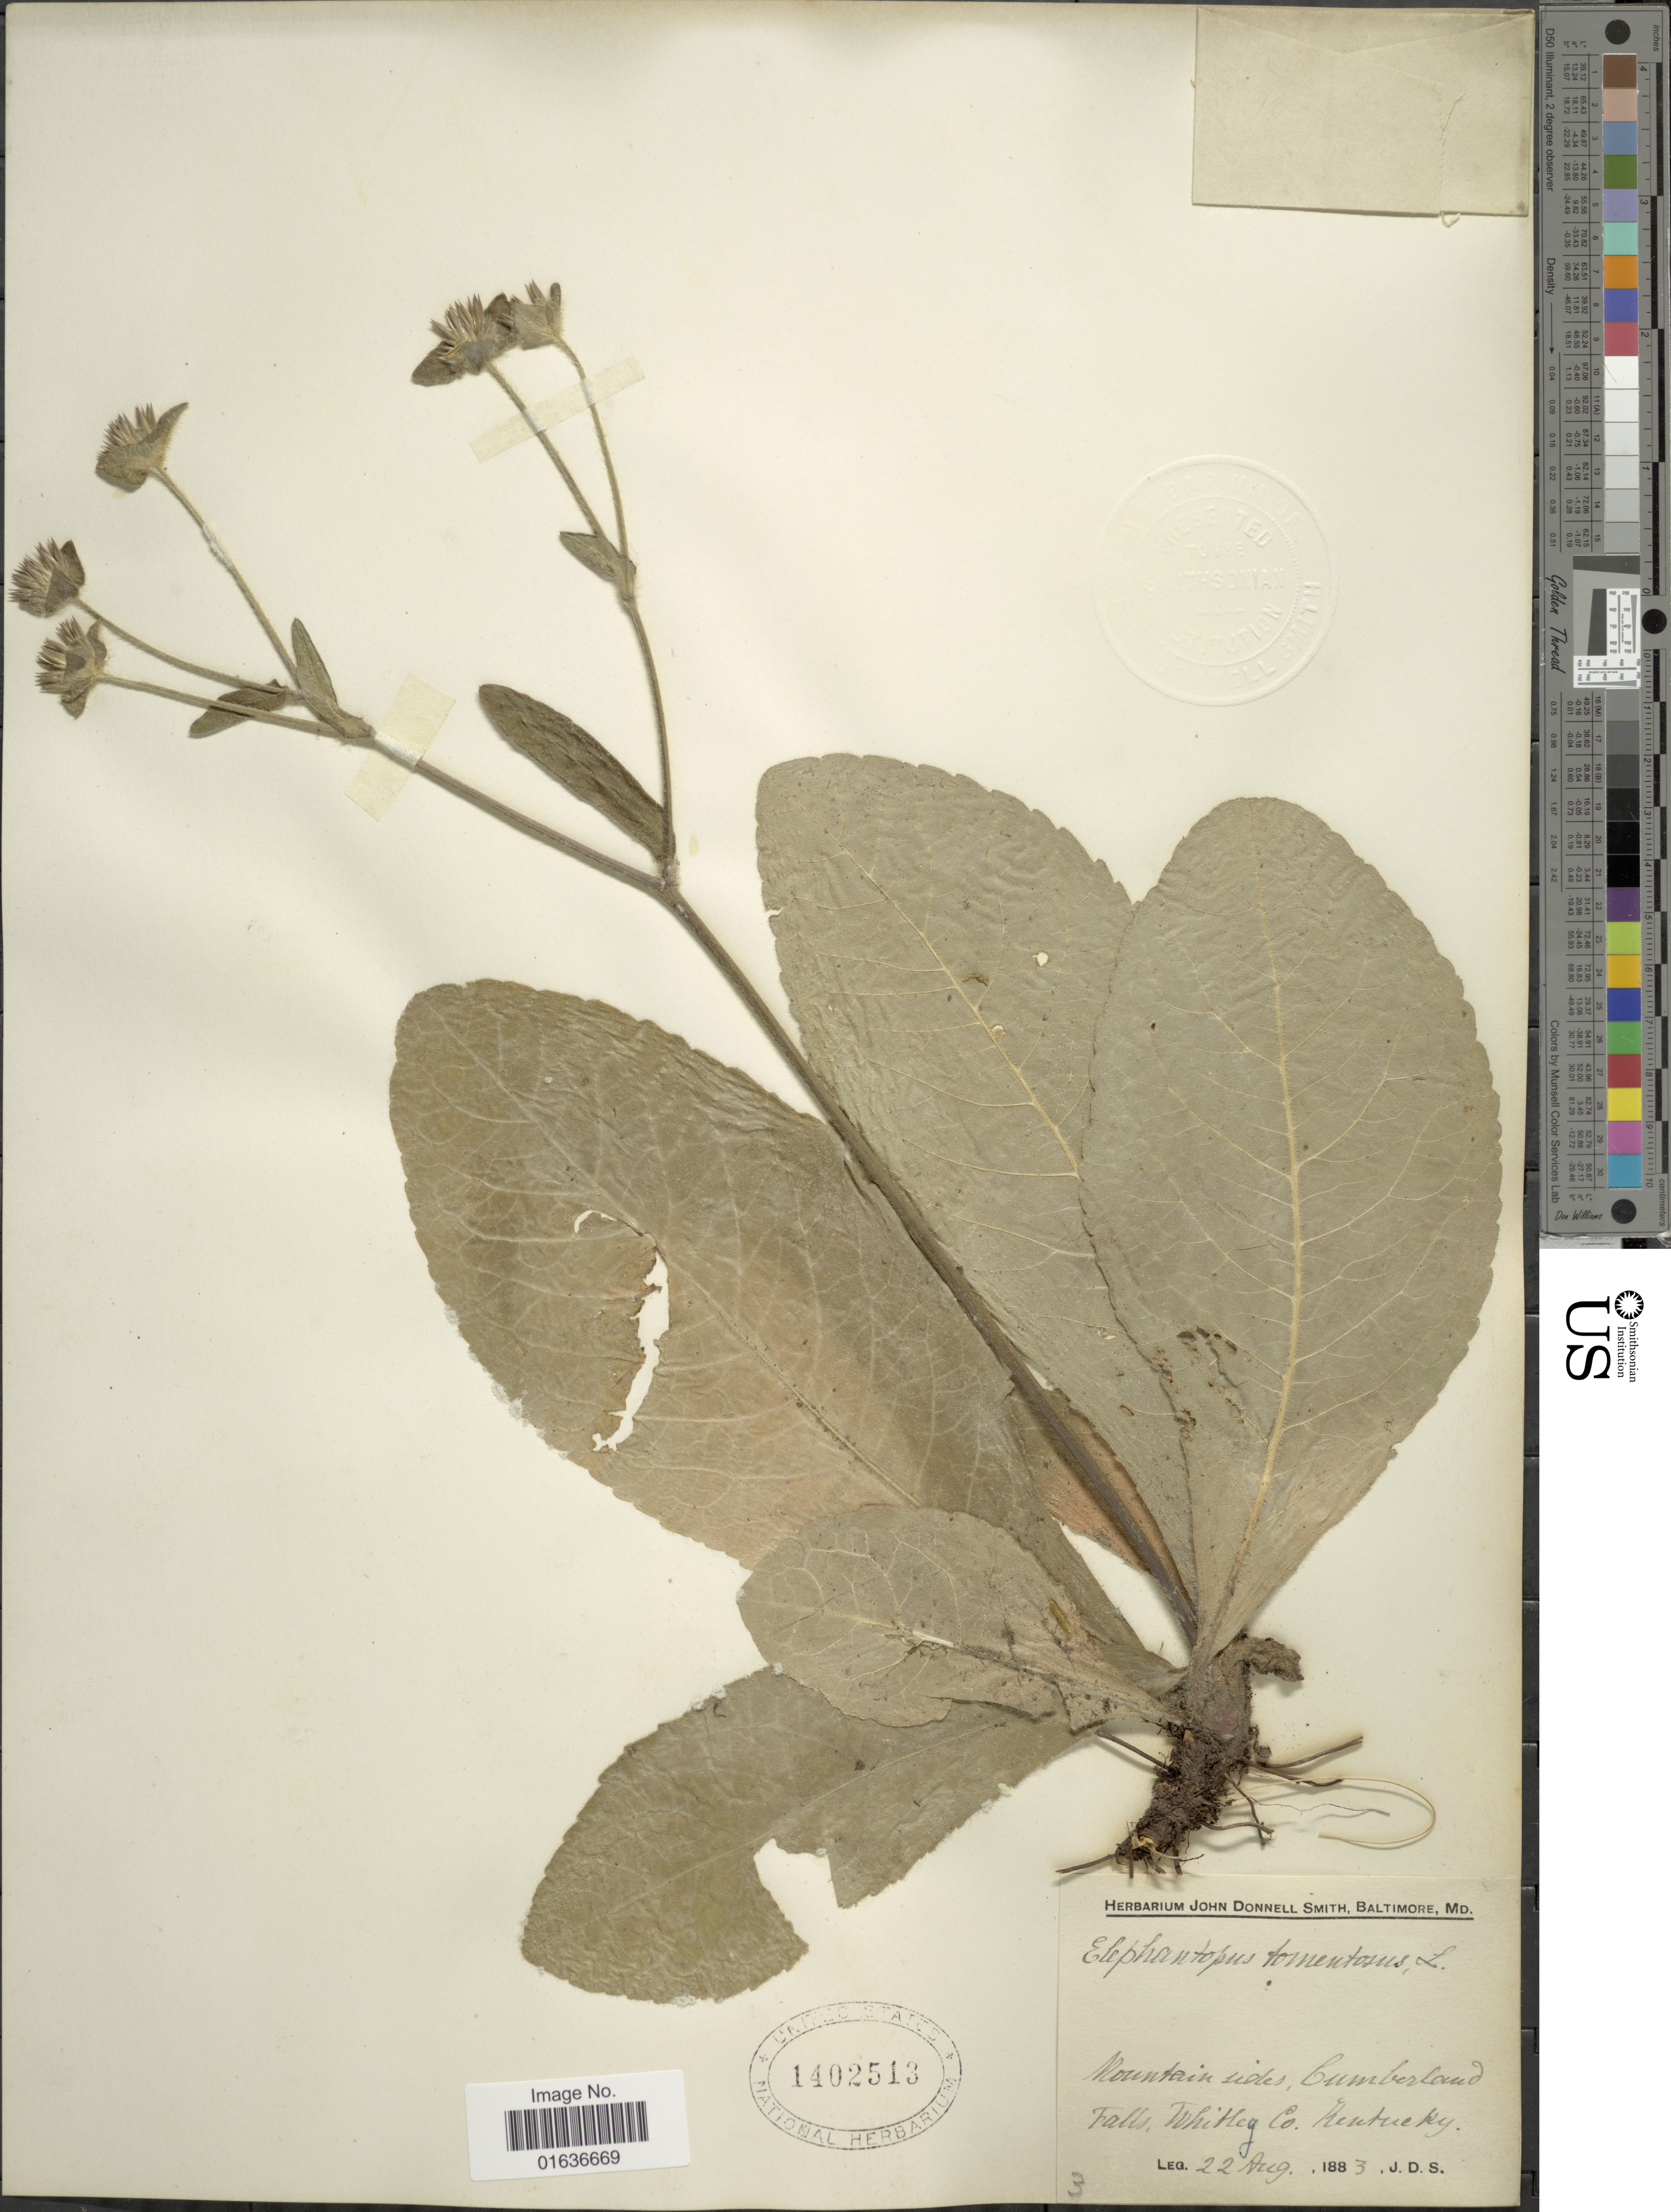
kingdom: Plantae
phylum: Tracheophyta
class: Magnoliopsida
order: Asterales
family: Asteraceae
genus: Elephantopus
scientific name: Elephantopus tomentosus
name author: L.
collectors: J. Donnell Smith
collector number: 3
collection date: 1883-08-22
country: United States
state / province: Kentucky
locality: Mountain sides, Cumberland Falls, Whitney Co.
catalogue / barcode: US 1402513